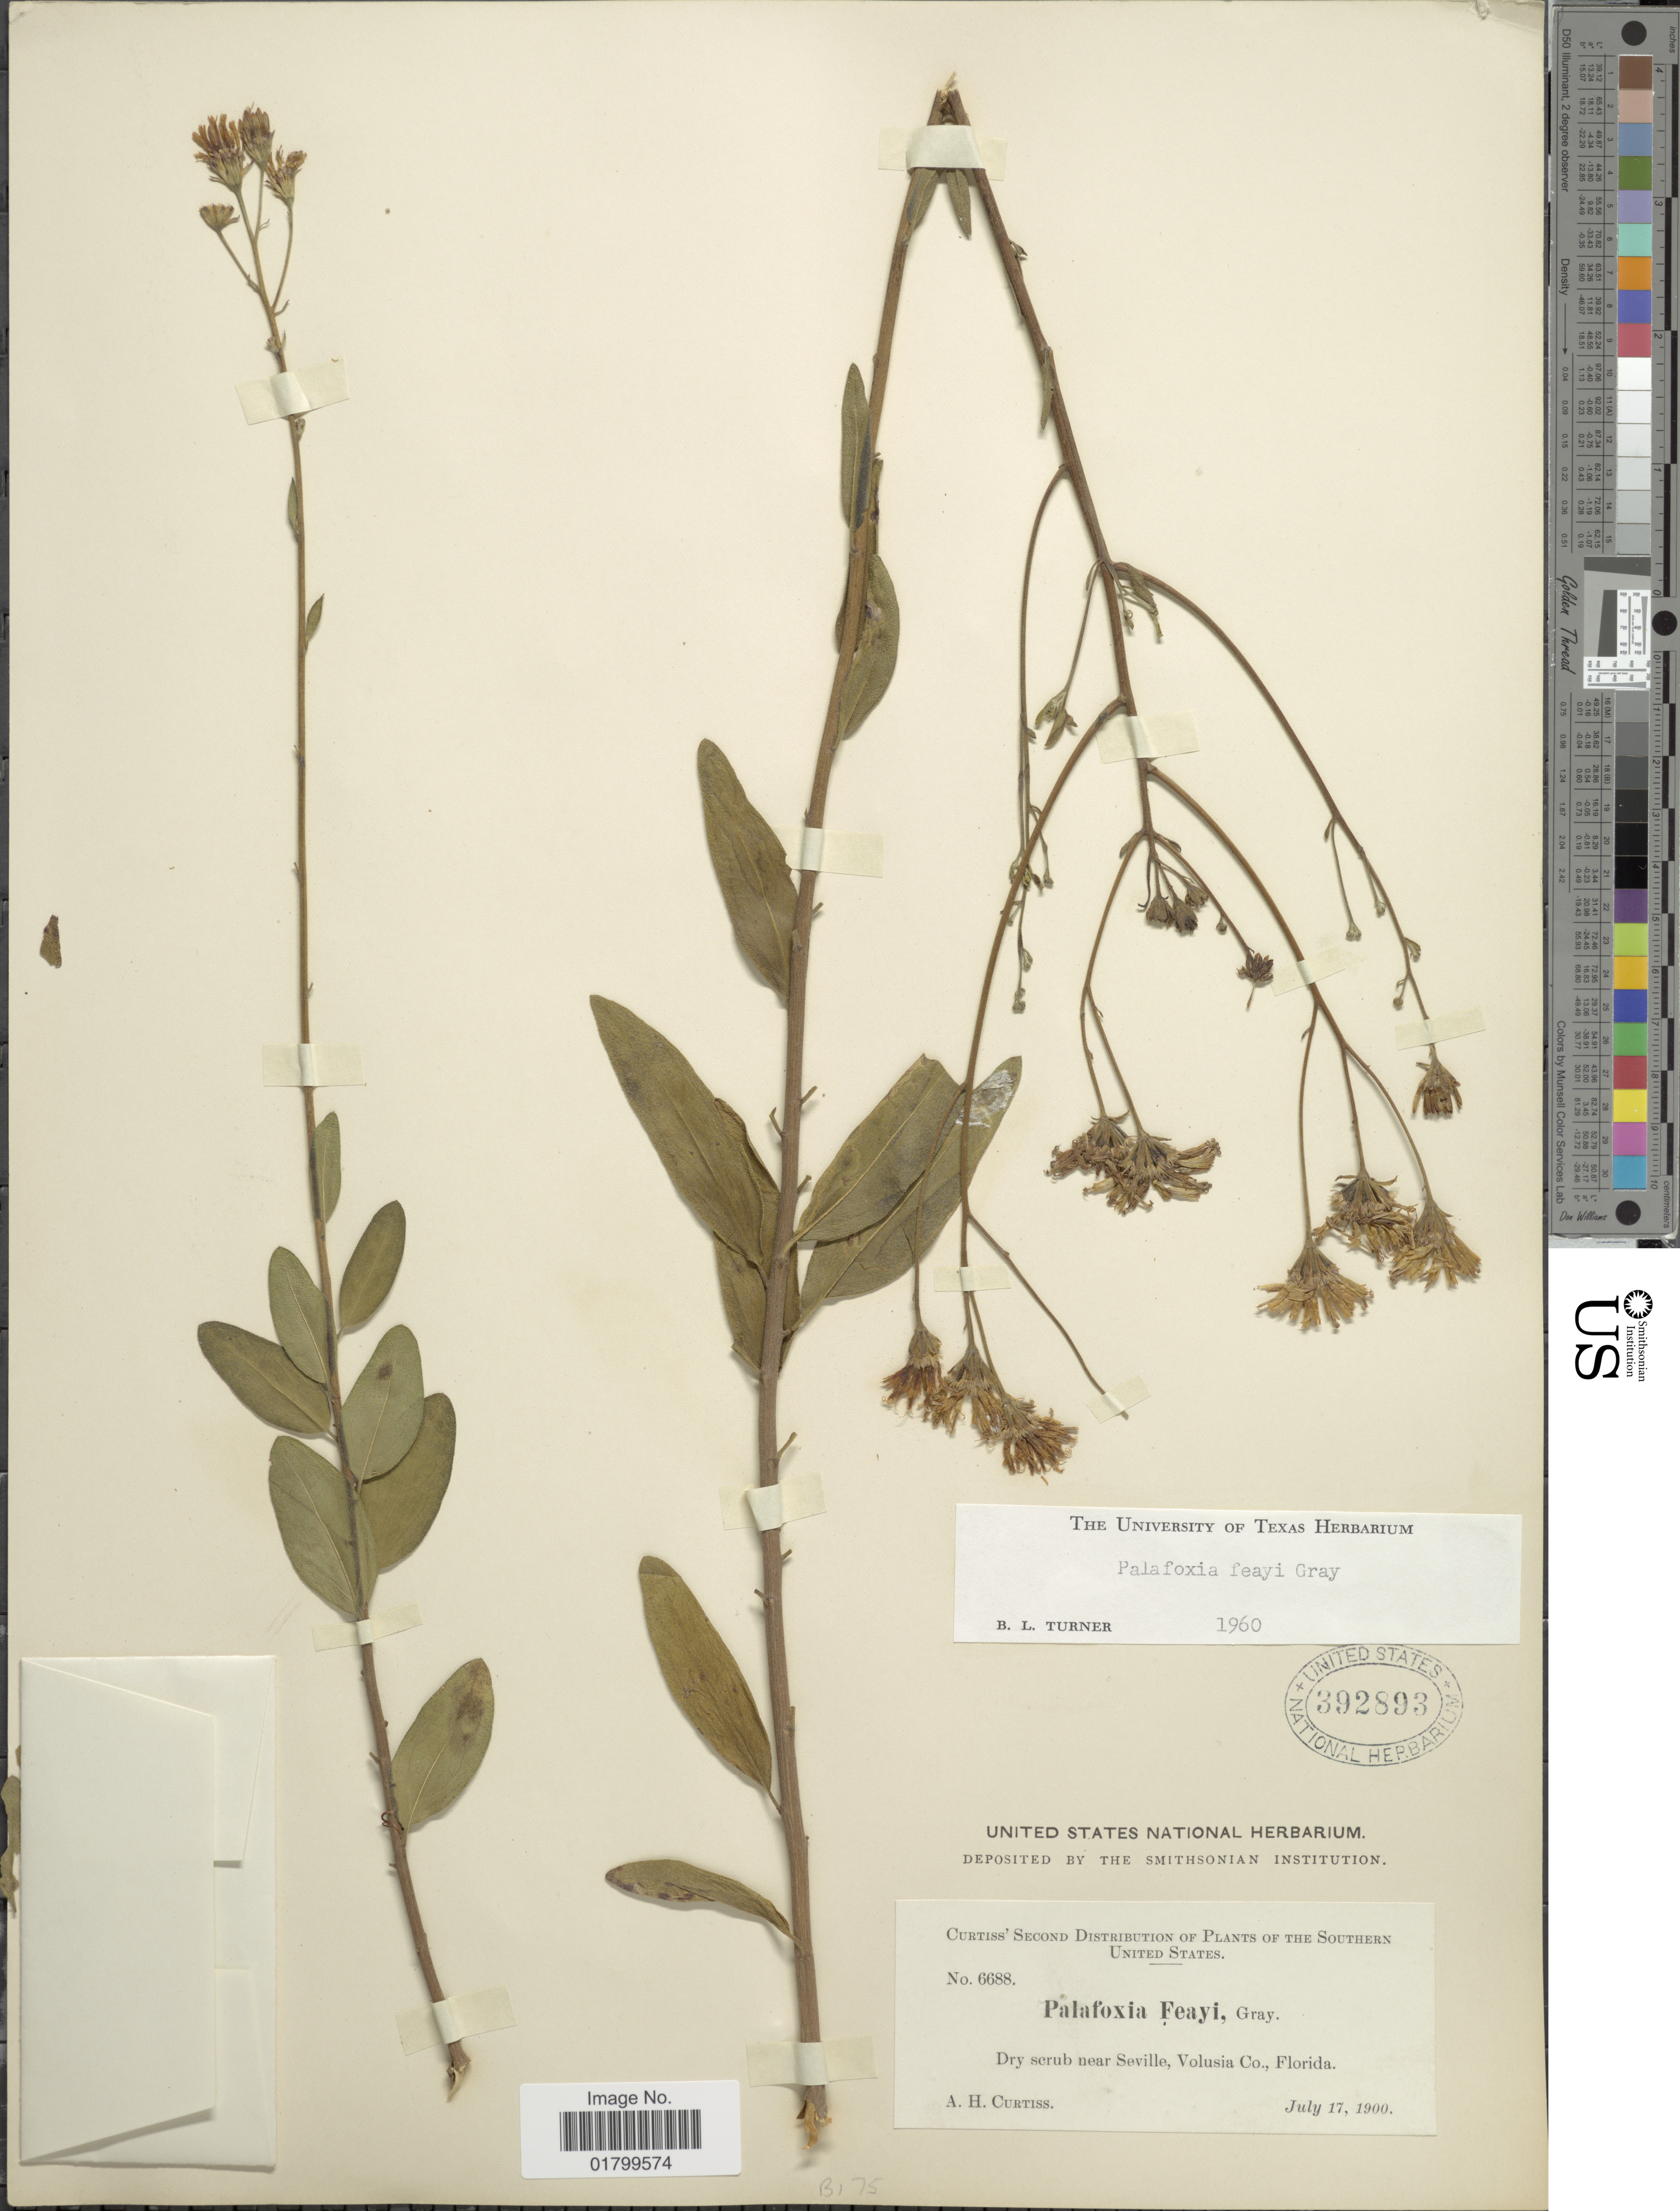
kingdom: Plantae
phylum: Tracheophyta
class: Magnoliopsida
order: Asterales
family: Asteraceae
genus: Palafoxia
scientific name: Palafoxia feayi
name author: A. Gray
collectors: A. H. Curtiss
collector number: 6688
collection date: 1900-07-17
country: United States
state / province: Florida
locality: Southern United States, Dry scrub near Seville, Volusia Co., Florida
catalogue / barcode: US 392893